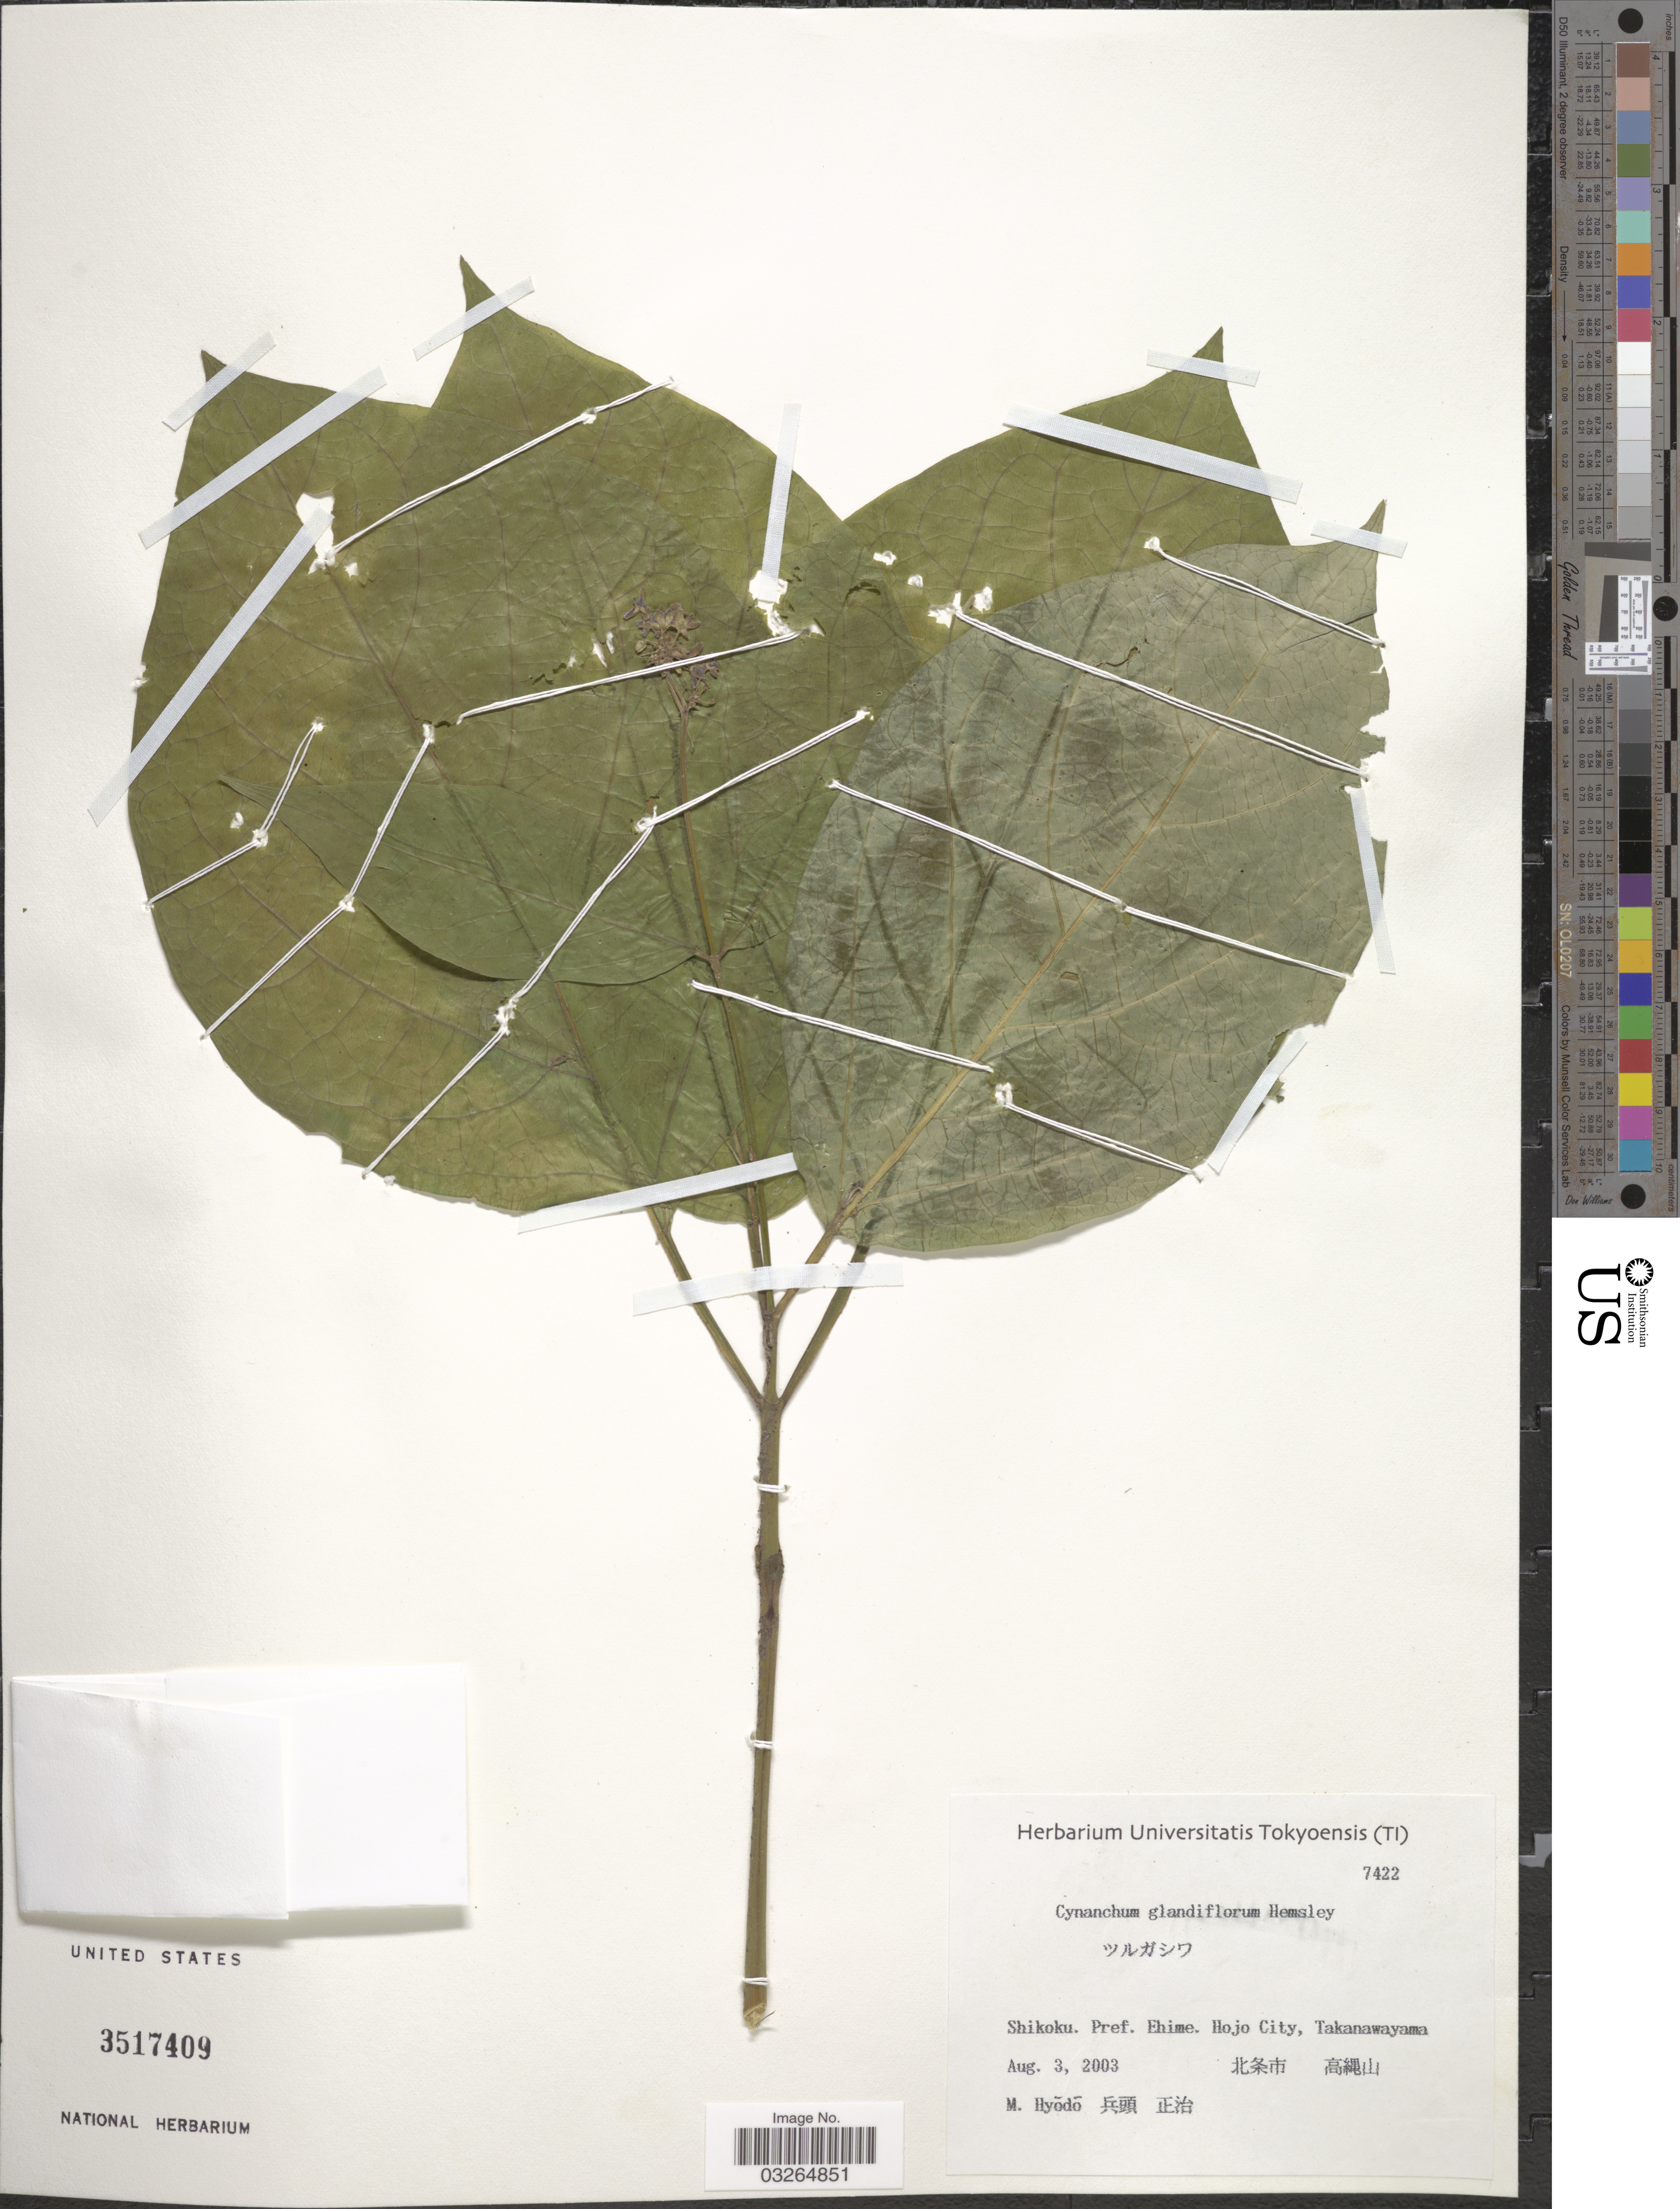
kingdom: Plantae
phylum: Tracheophyta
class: Magnoliopsida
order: Gentianales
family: Apocynaceae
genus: Cynanchum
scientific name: Cynanchum grandifolium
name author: Hemsl.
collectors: M. Hyodo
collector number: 7422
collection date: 2003-08-03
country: Japan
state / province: Ehime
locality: Shikoku. Pref. Ehime. Hojo City, Takanawayama.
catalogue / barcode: US 3517409